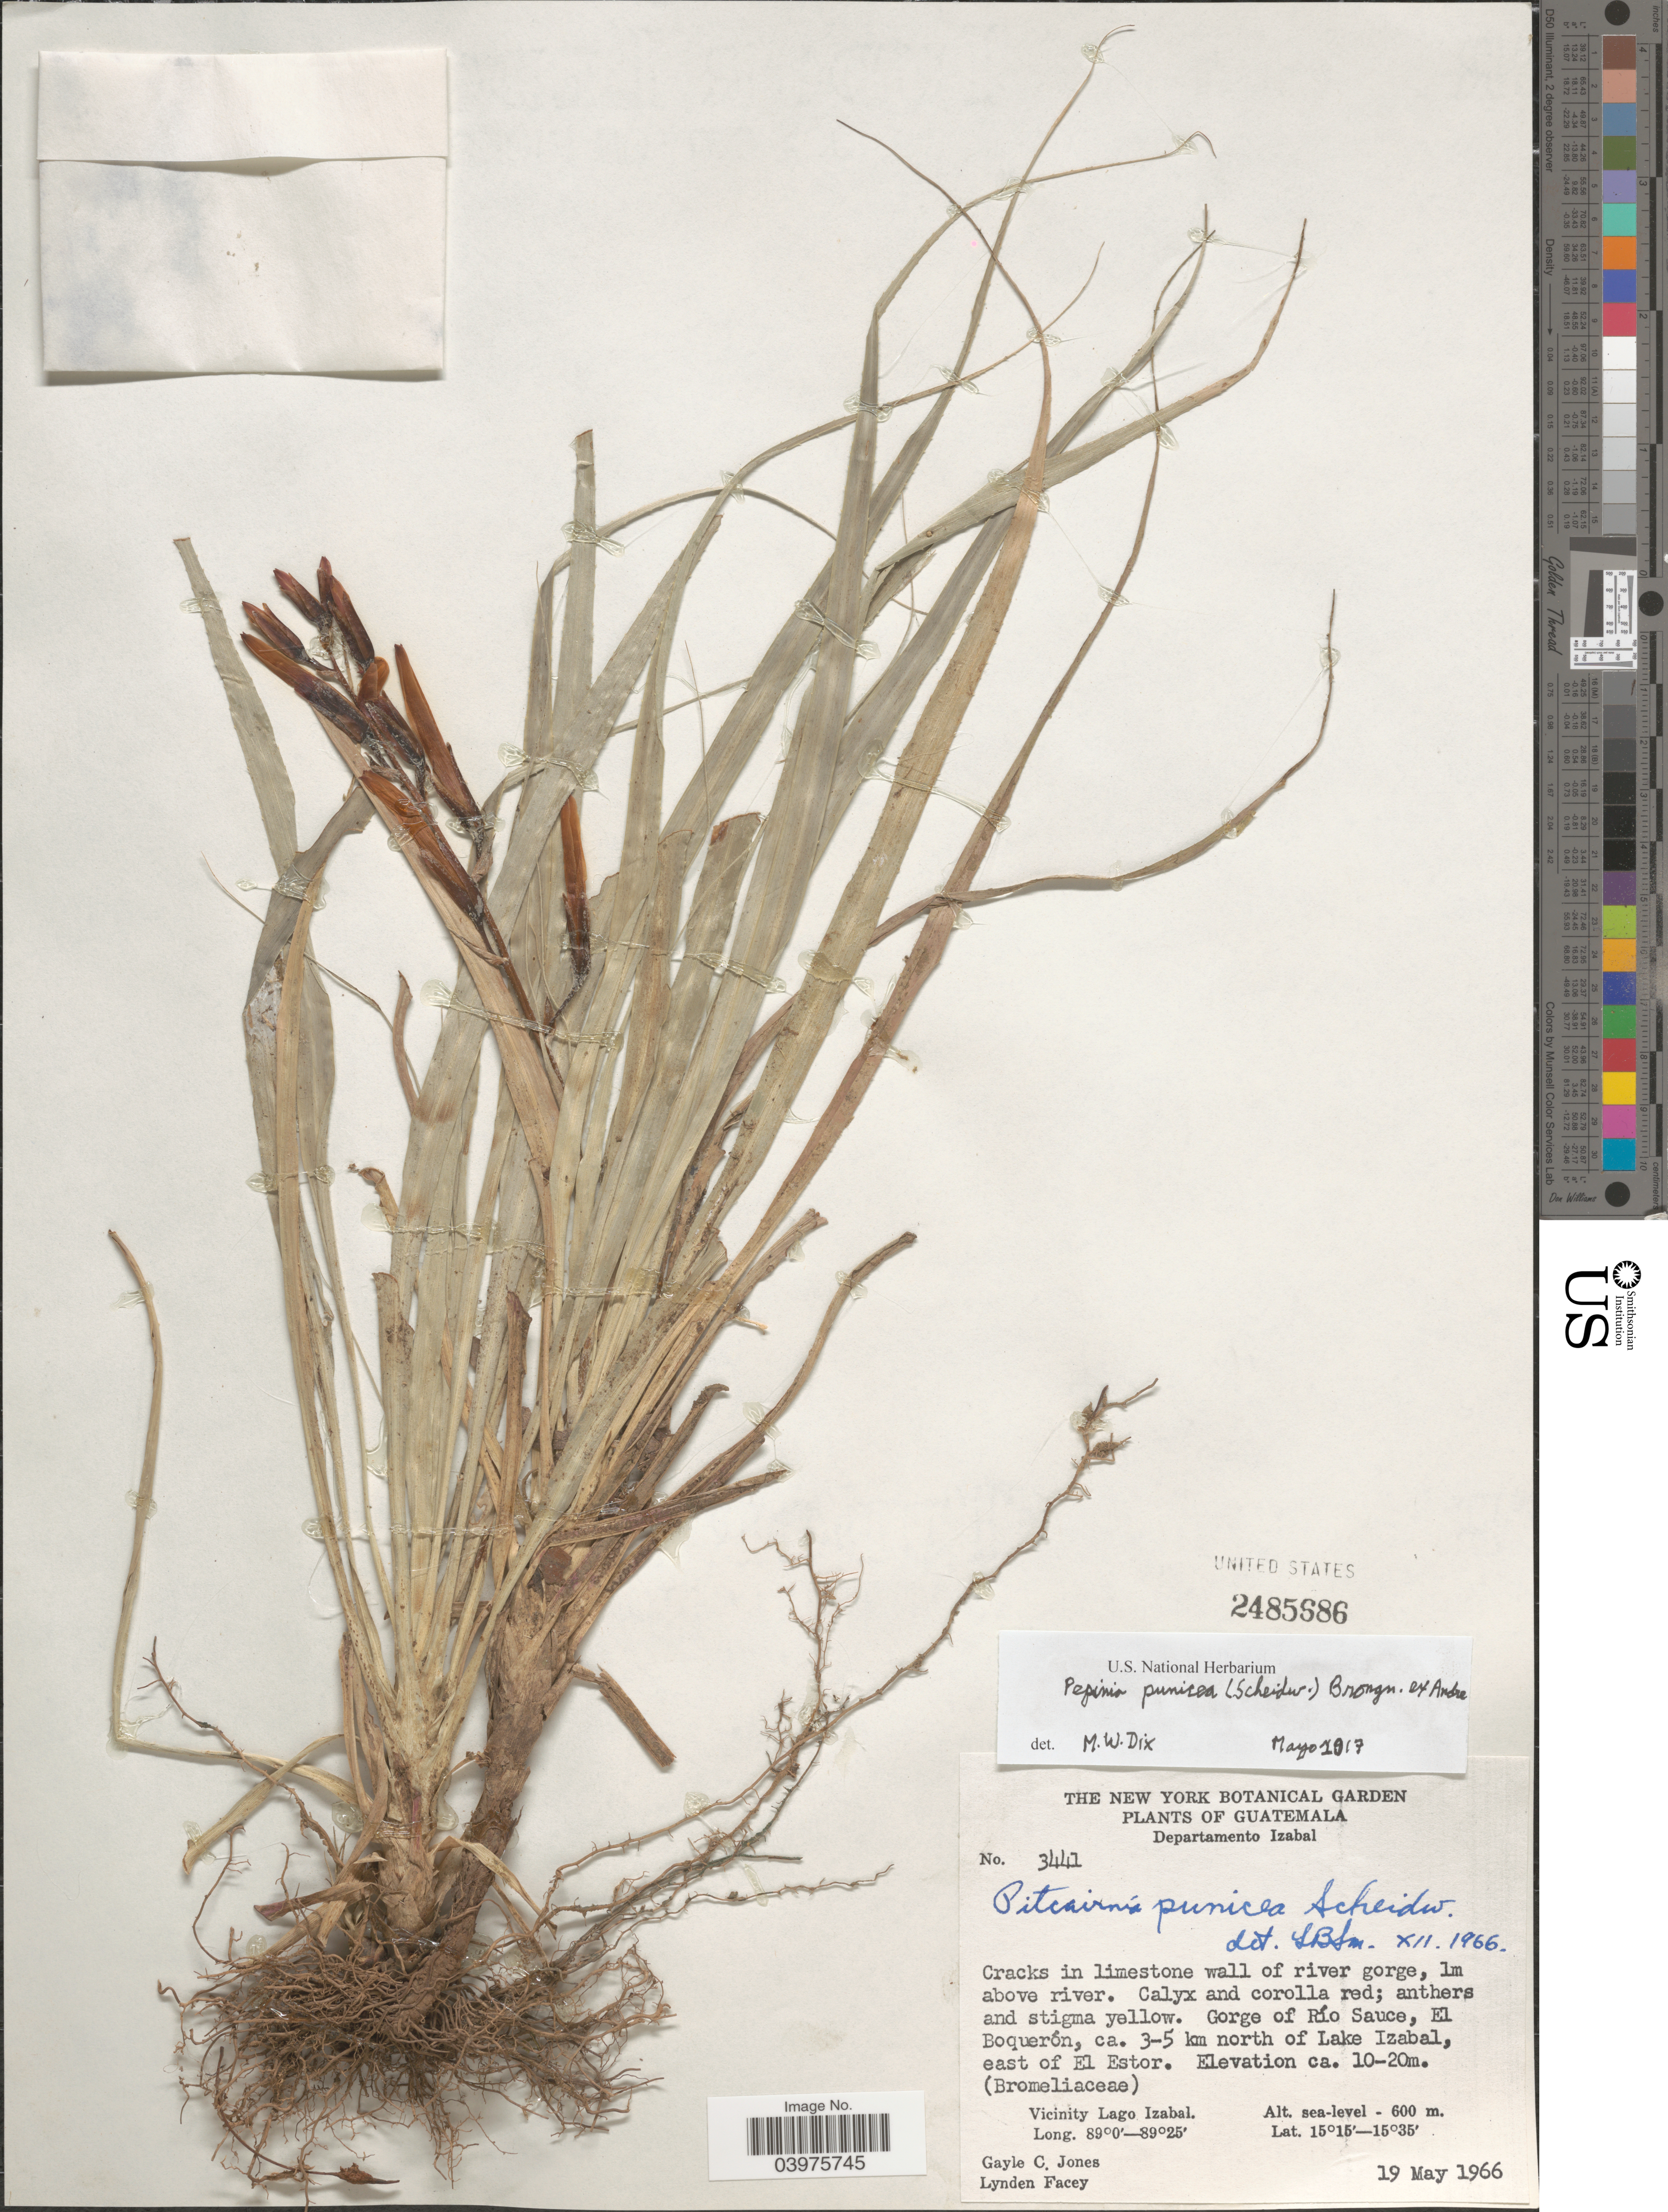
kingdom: Plantae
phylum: Tracheophyta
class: Liliopsida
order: Poales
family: Bromeliaceae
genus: Pitcairnia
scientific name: Pitcairnia punicea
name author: Scheidw.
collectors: G. C. Jones & L. Facey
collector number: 3441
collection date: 1966-05-19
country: Guatemala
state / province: Izabal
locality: Departamento Izabal. 1m above river. Gorge of Río Sauce, El Boquerón, ca. 3-5 km north of Lake Izabal, east of El Estor. Vicinity of Lago Izabal.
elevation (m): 10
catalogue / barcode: US 2485686